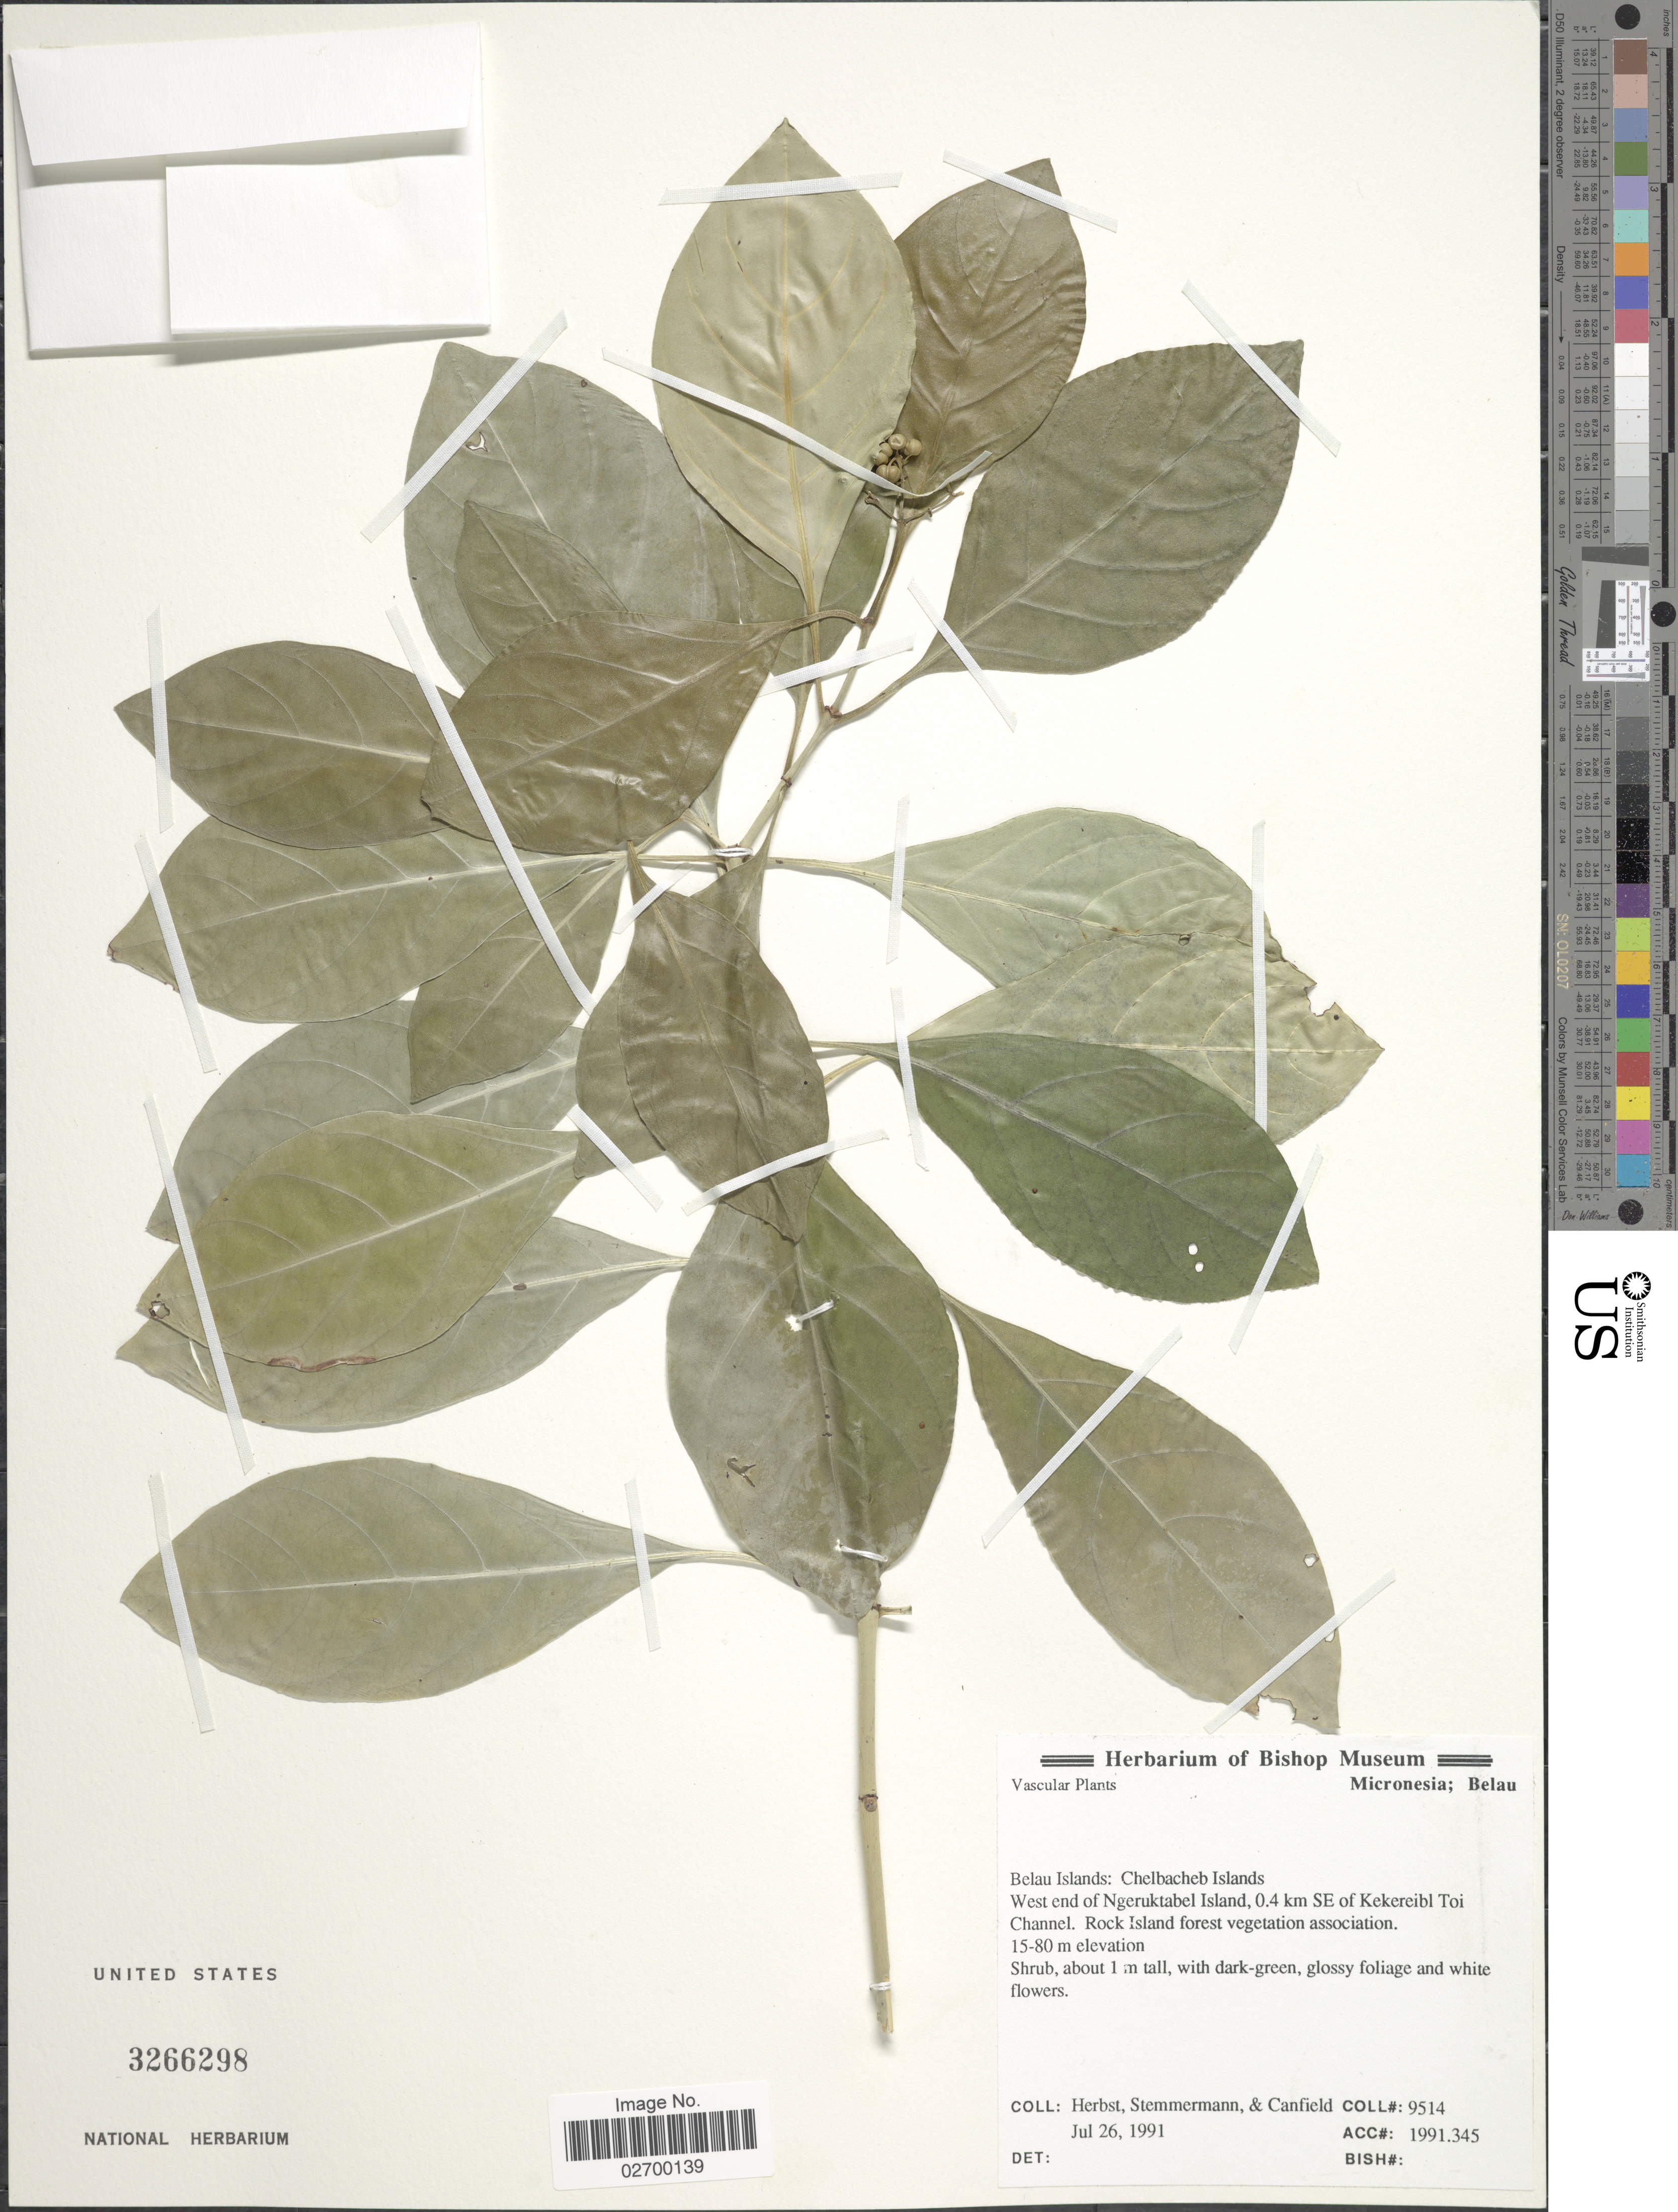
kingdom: Plantae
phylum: Tracheophyta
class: Magnoliopsida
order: Gentianales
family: Rubiaceae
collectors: -. Herbst, -. Stemmermann & -. Canfield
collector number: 9514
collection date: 1991-07-26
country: Palau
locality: Belau Islands. Chelbacheb Islands. West end of Ngeruktable Island, 0.4 km SE of Kekereibl Toi Channel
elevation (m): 15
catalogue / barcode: US 3266298